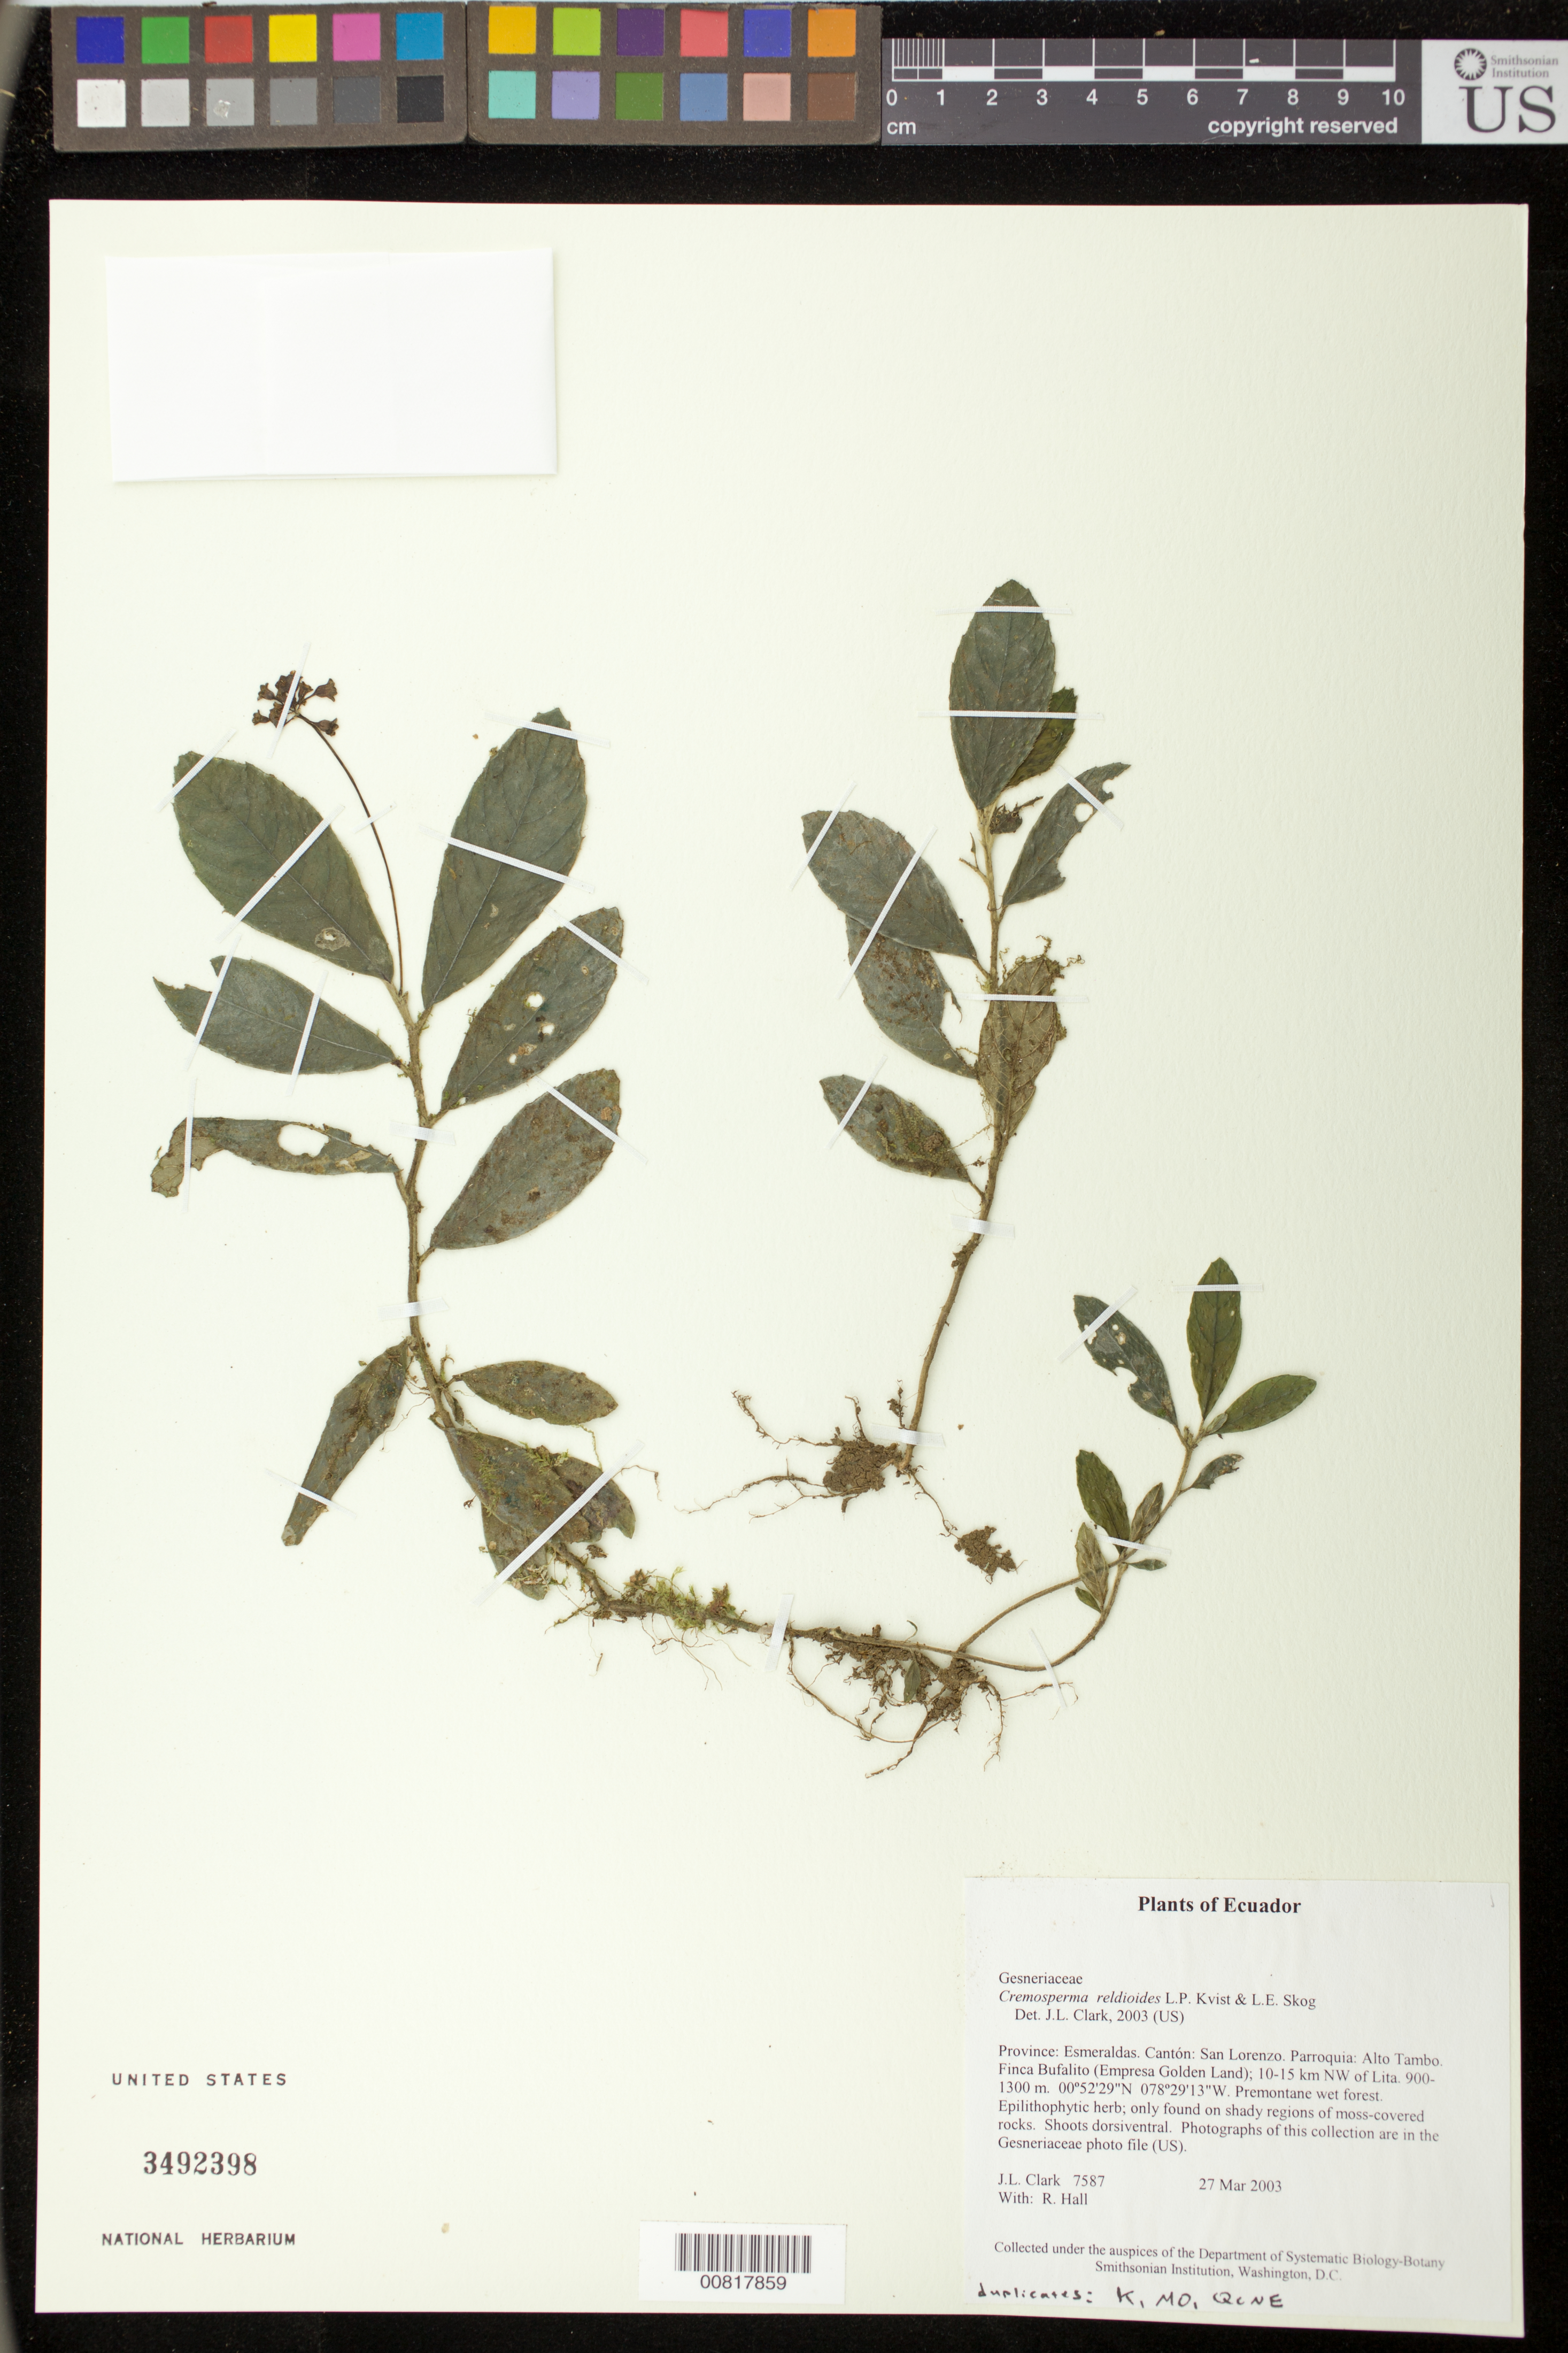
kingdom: Plantae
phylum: Tracheophyta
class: Magnoliopsida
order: Lamiales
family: Gesneriaceae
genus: Cremosperma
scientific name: Cremosperma reldioides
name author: L.P. Kvist & L.E. Skog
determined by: Clark, J. L., (SEL), The Marie Selby Botanical Garden (UNITED STATES)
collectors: J. L. Clark & R. Hall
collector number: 7587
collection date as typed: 27 Mar 2003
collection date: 2003-03-27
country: Ecuador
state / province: Esmeraldas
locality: San Lorenzo. Parroquia: Alto Tambo. Finca Bufalito (Empresa Golden Land); 10-15 km NW of Lita.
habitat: Premontane wet forest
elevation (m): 900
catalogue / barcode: US 3492398